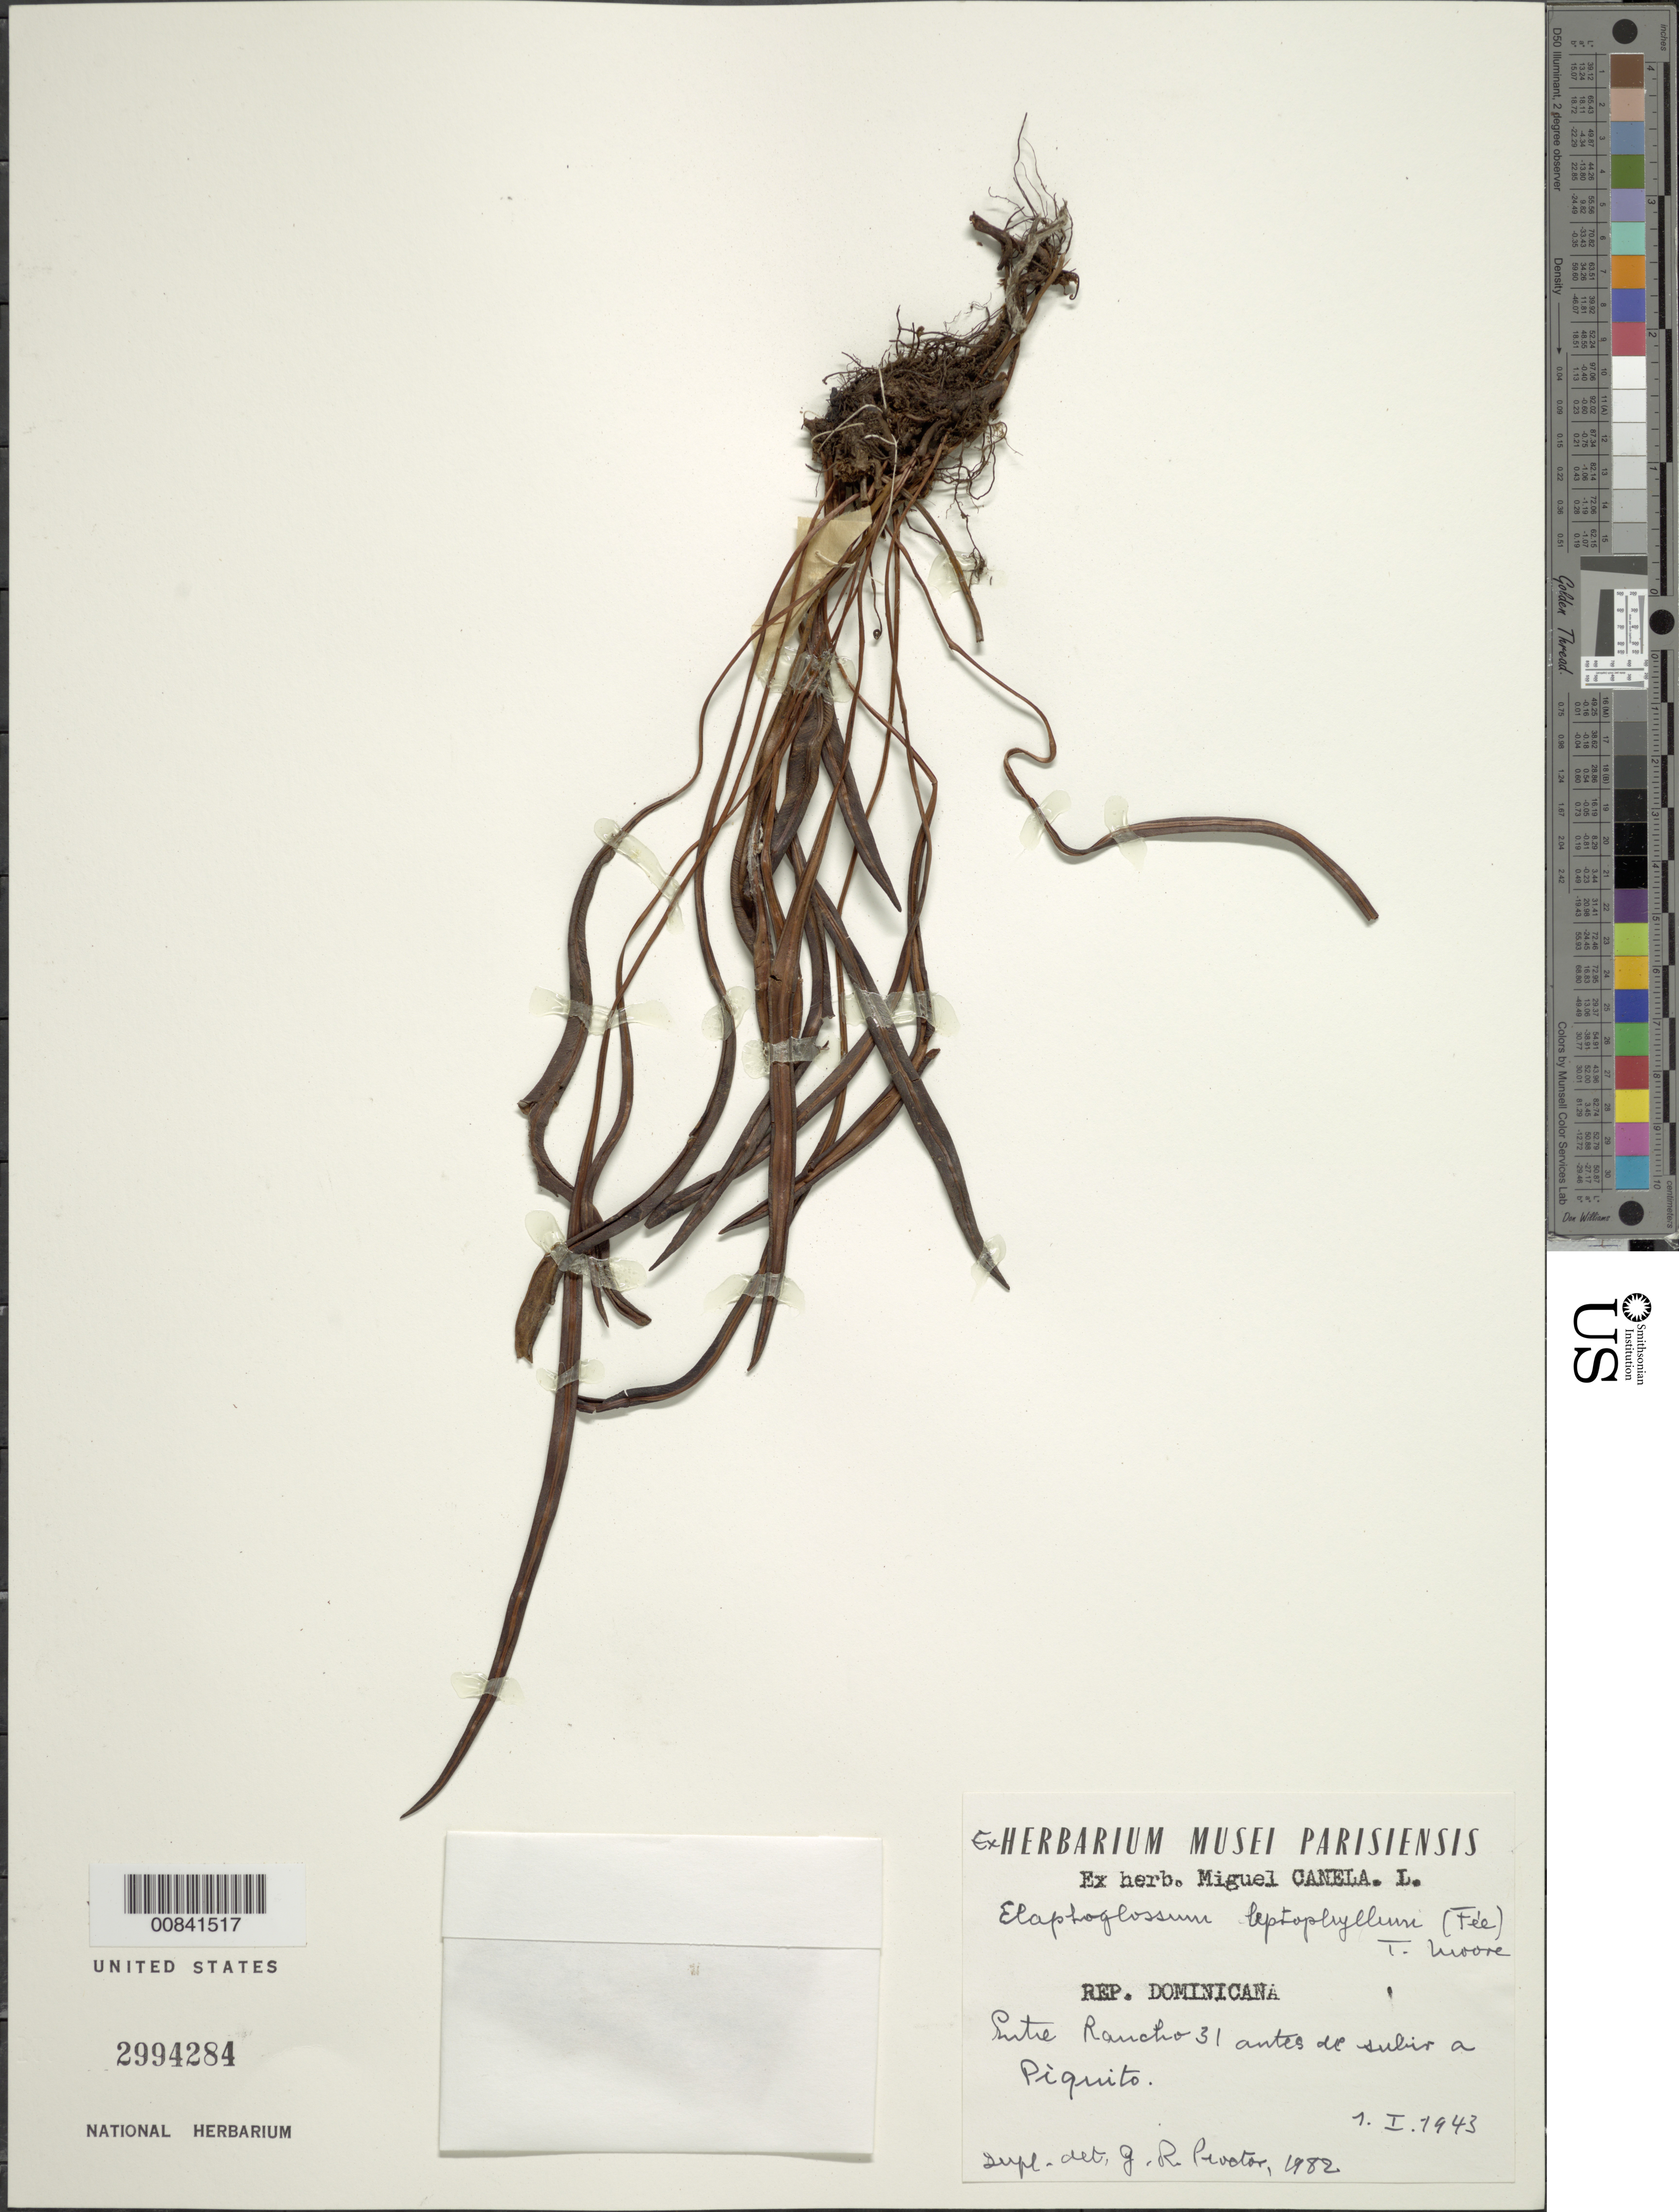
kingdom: Plantae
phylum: Tracheophyta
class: Polypodiopsida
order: Polypodiales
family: Dryopteridaceae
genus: Elaphoglossum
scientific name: Elaphoglossum leptophyllum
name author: (Fée) T. Moore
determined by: Proctor, G. R.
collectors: M. Canela Lazaro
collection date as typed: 01 Jan 1943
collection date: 1943-01-01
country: Dominican Republic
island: Hispaniola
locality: Rancho 31 antes de sulio a Piquito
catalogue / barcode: US 2994284